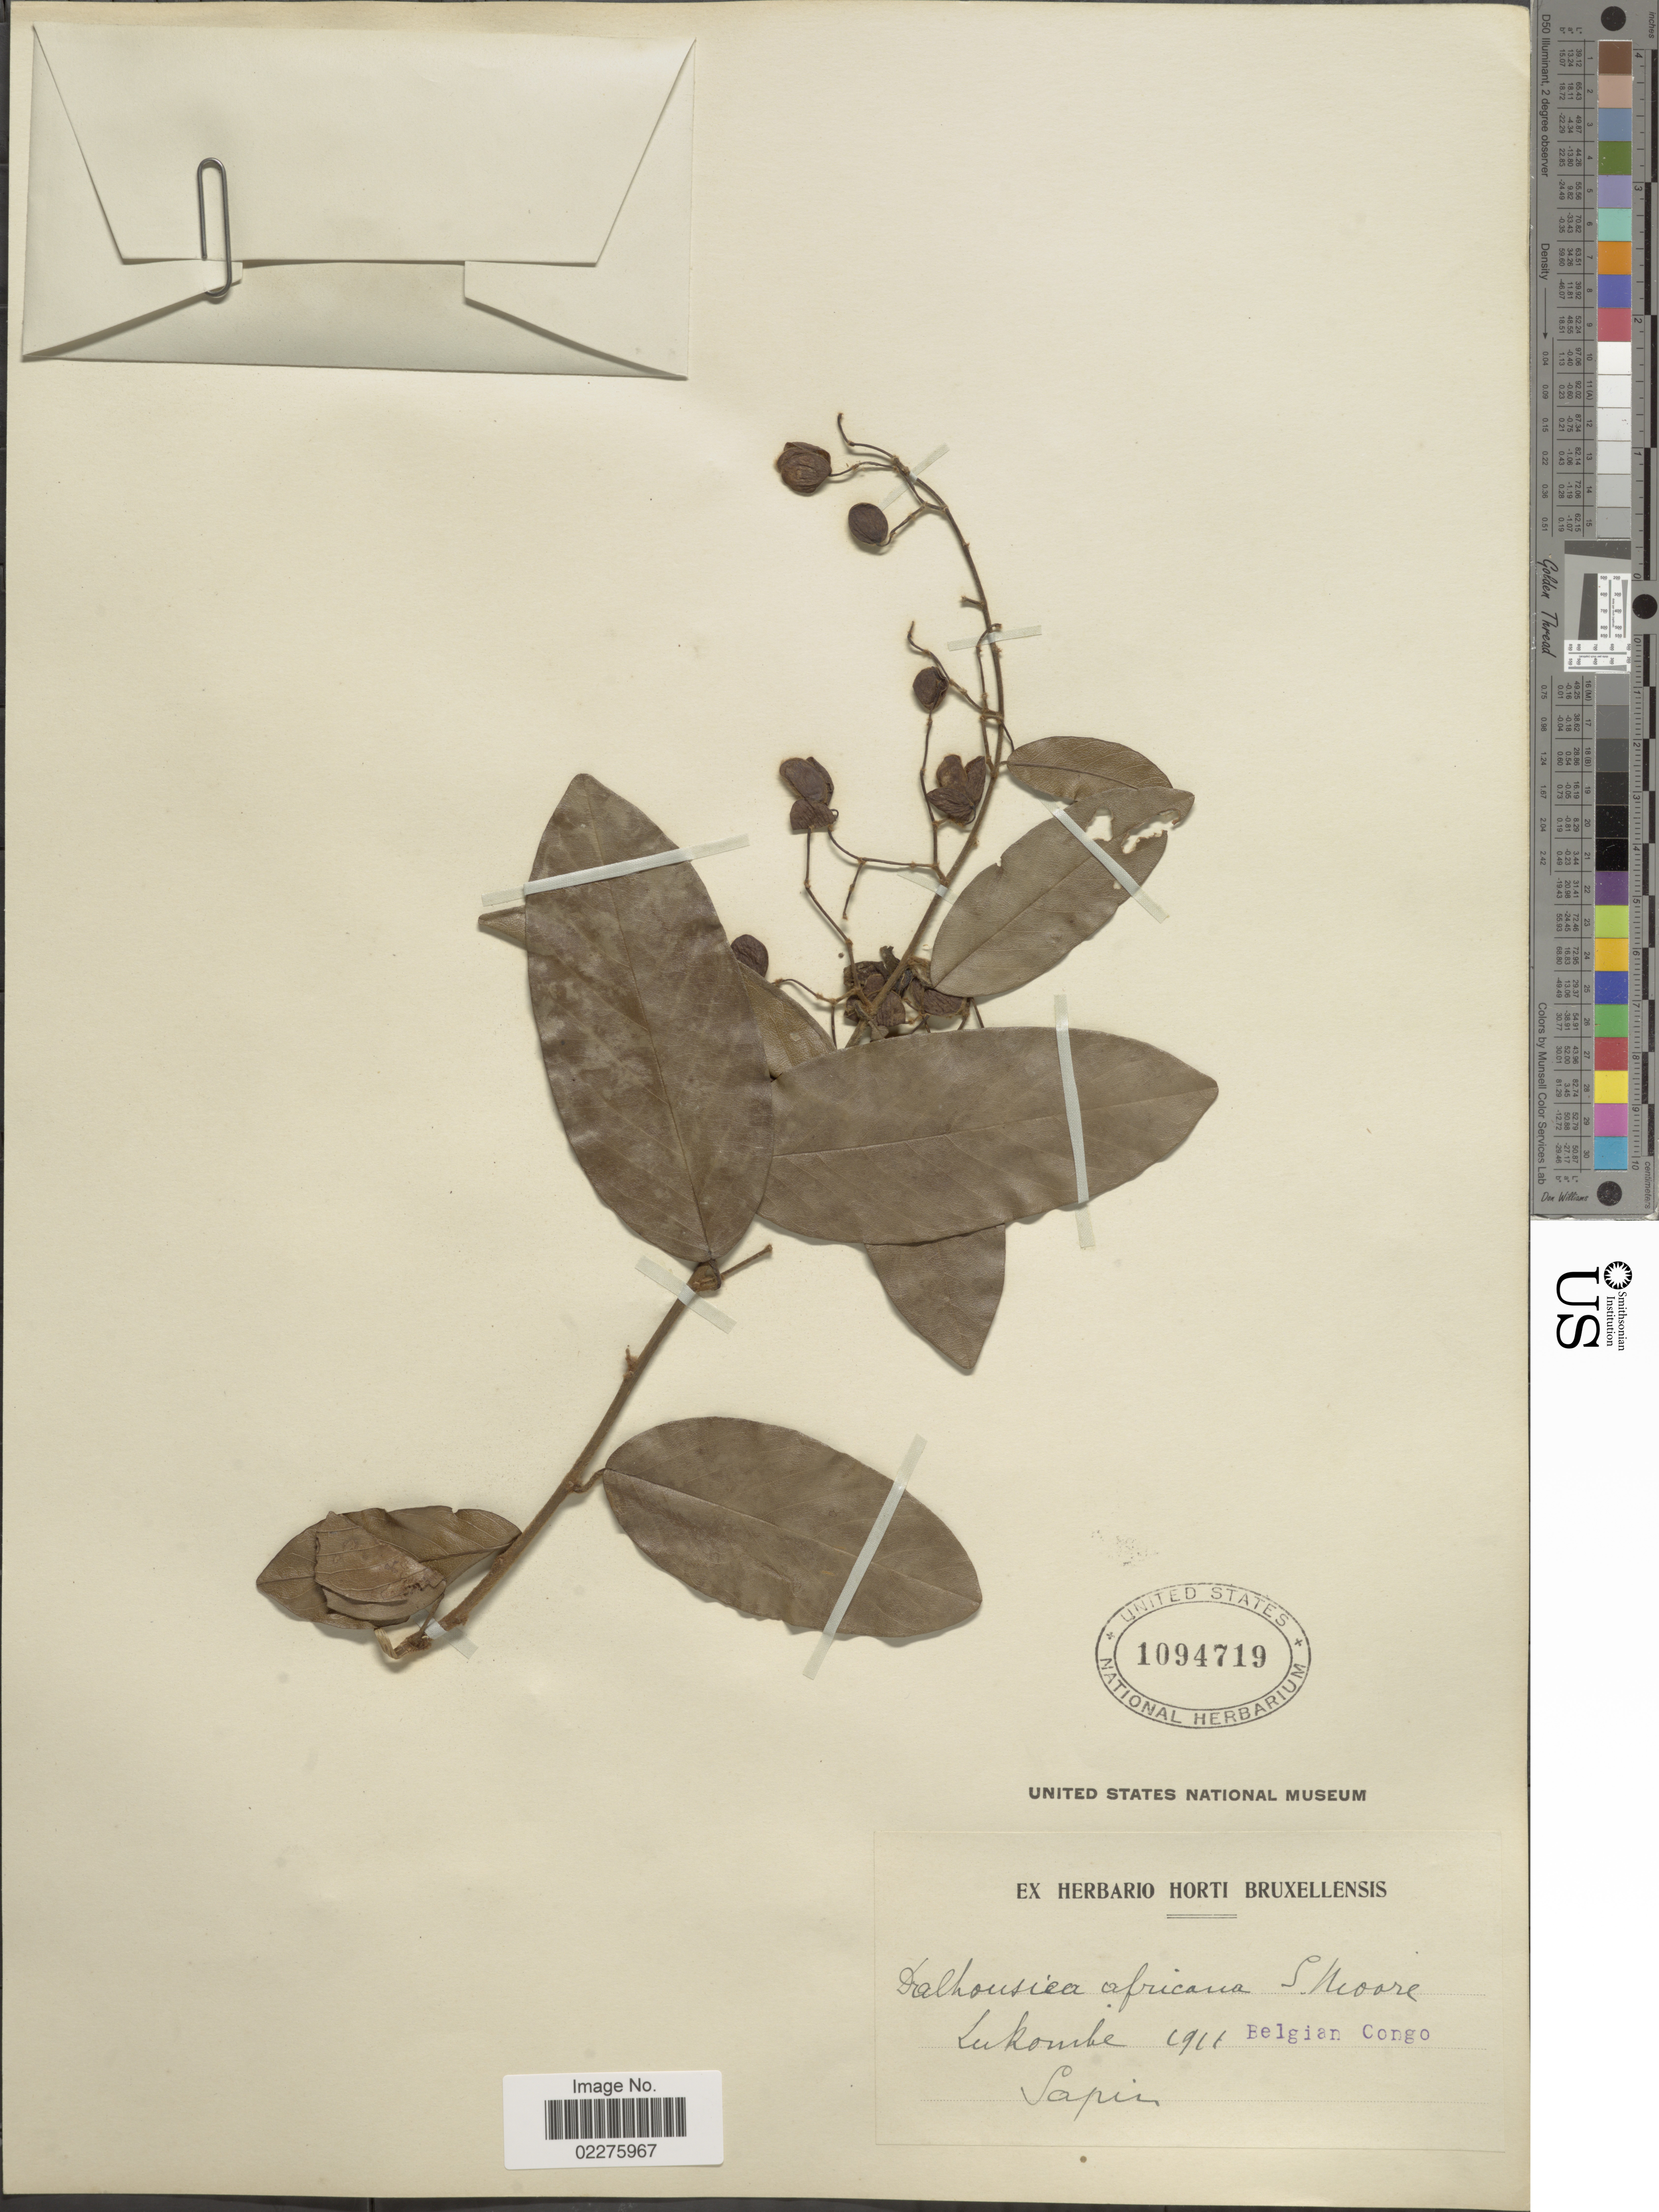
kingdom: Plantae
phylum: Tracheophyta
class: Magnoliopsida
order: Fabales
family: Fabaceae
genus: Dalhousiea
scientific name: Dalhousiea africana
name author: S. Moore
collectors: A. Sapin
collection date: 1911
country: Congo, Democratic Republic of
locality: Lukombe, Belgian Congo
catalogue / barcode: US 1094719